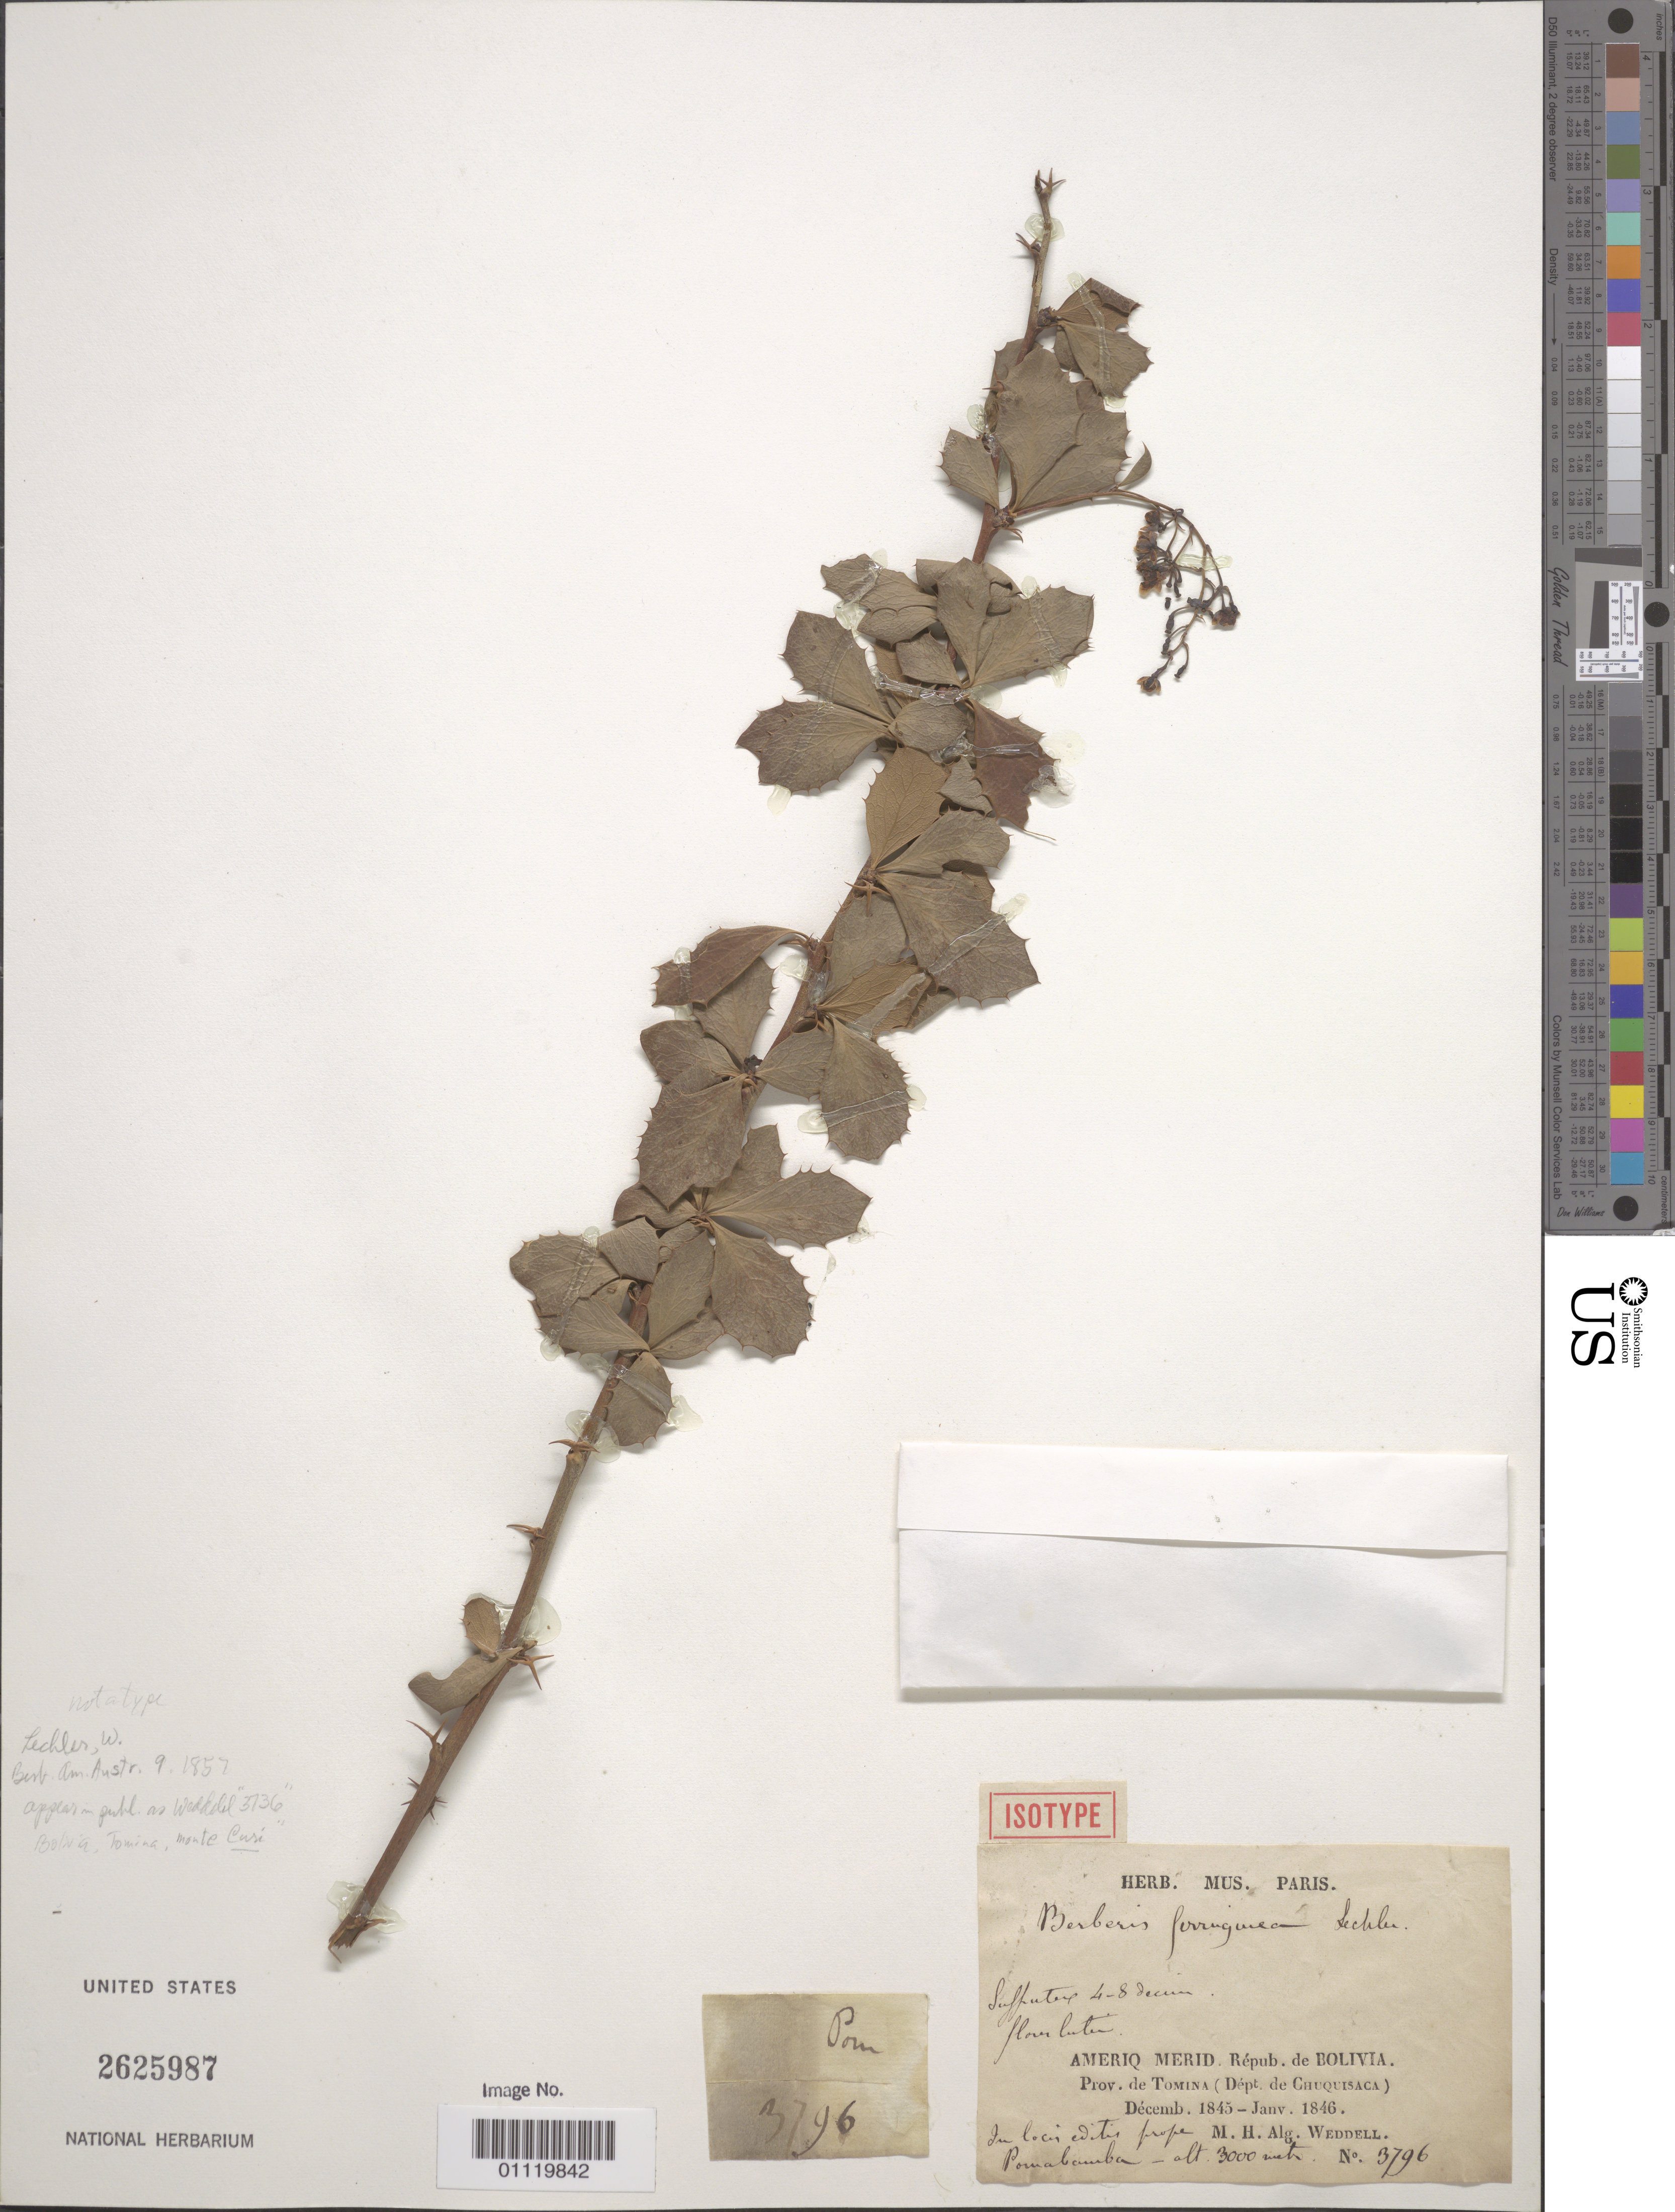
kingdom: Plantae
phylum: Tracheophyta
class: Magnoliopsida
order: Ranunculales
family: Berberidaceae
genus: Berberis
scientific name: Berberis ferruginea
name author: Lech.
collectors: H. A. Weddell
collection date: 1845-12/1846-02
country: Bolivia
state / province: Chuquisaca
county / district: Tomina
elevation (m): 3000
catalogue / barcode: US 2625987